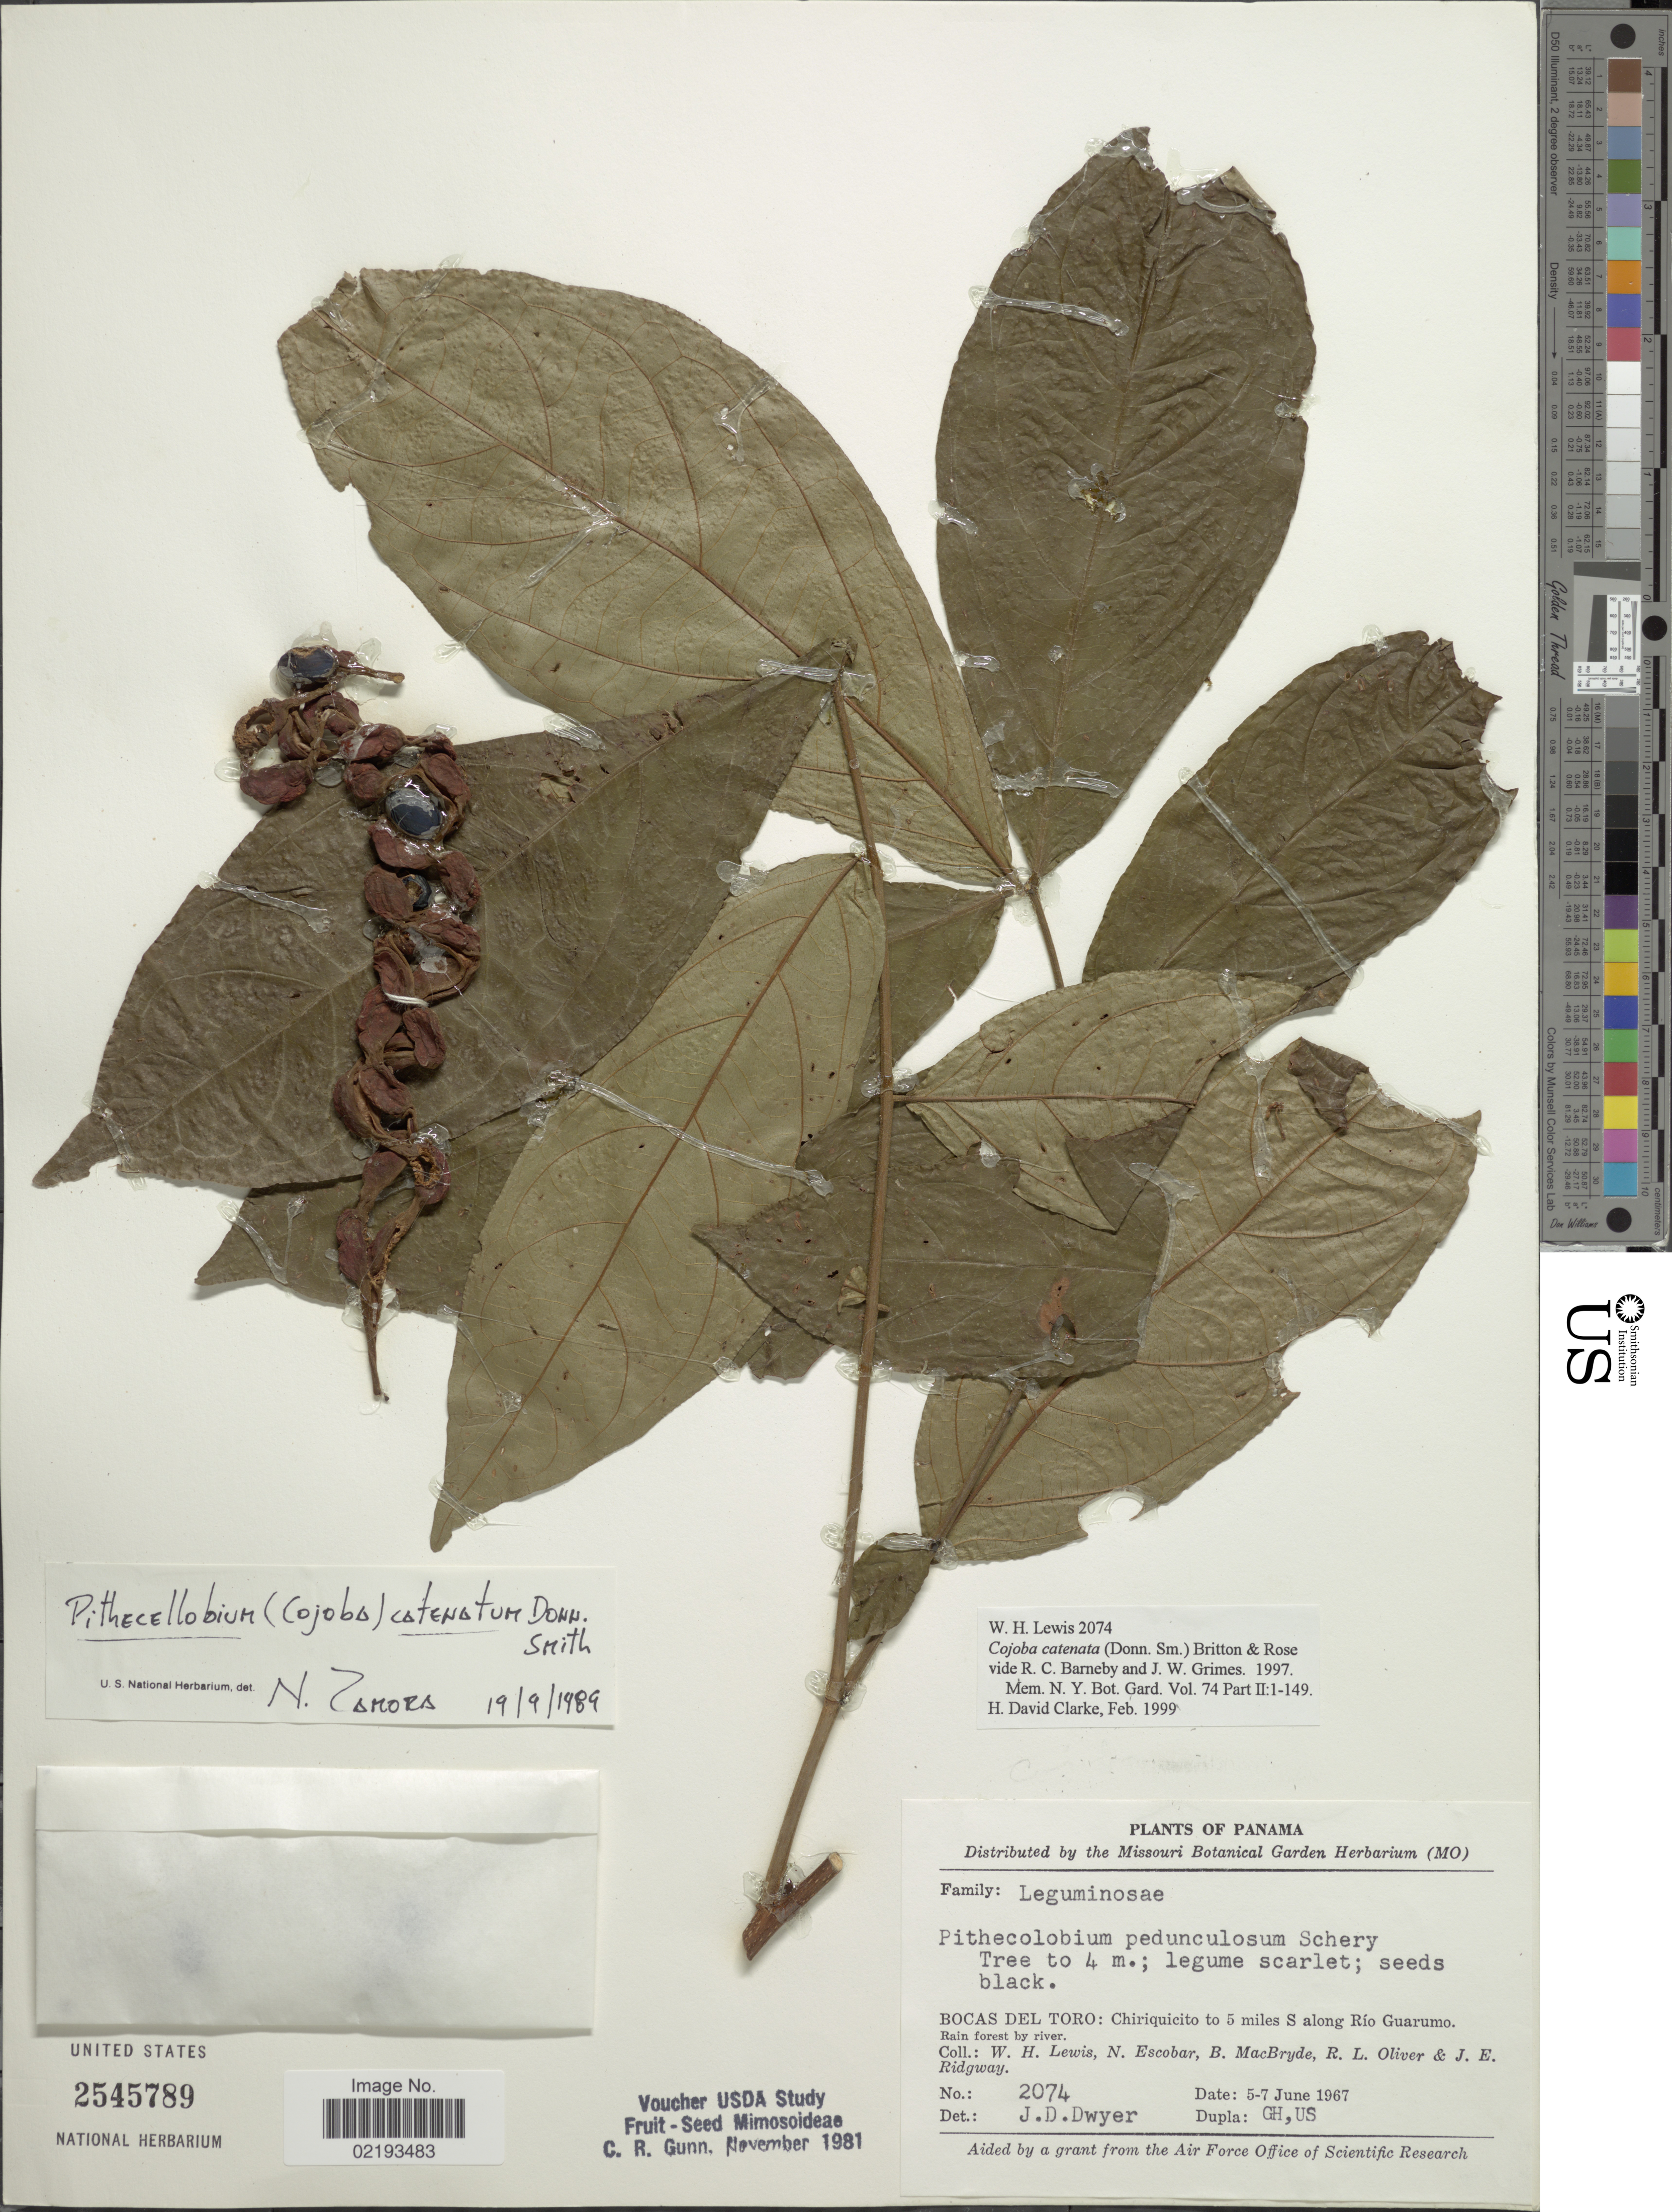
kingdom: Plantae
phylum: Tracheophyta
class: Magnoliopsida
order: Fabales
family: Fabaceae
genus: Cojoba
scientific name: Cojoba catenata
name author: (Donn. Sm.) Britton & Rose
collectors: W. H. Lewis, N. Escobar, B. MacBryde, R. Oliver & J. Ridgway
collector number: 2074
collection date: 1967-06-05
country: Panama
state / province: Bocas del Toro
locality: Chiriquicito to 5 miles S along Río Guarumo. Rain forest by river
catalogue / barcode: US 2545789